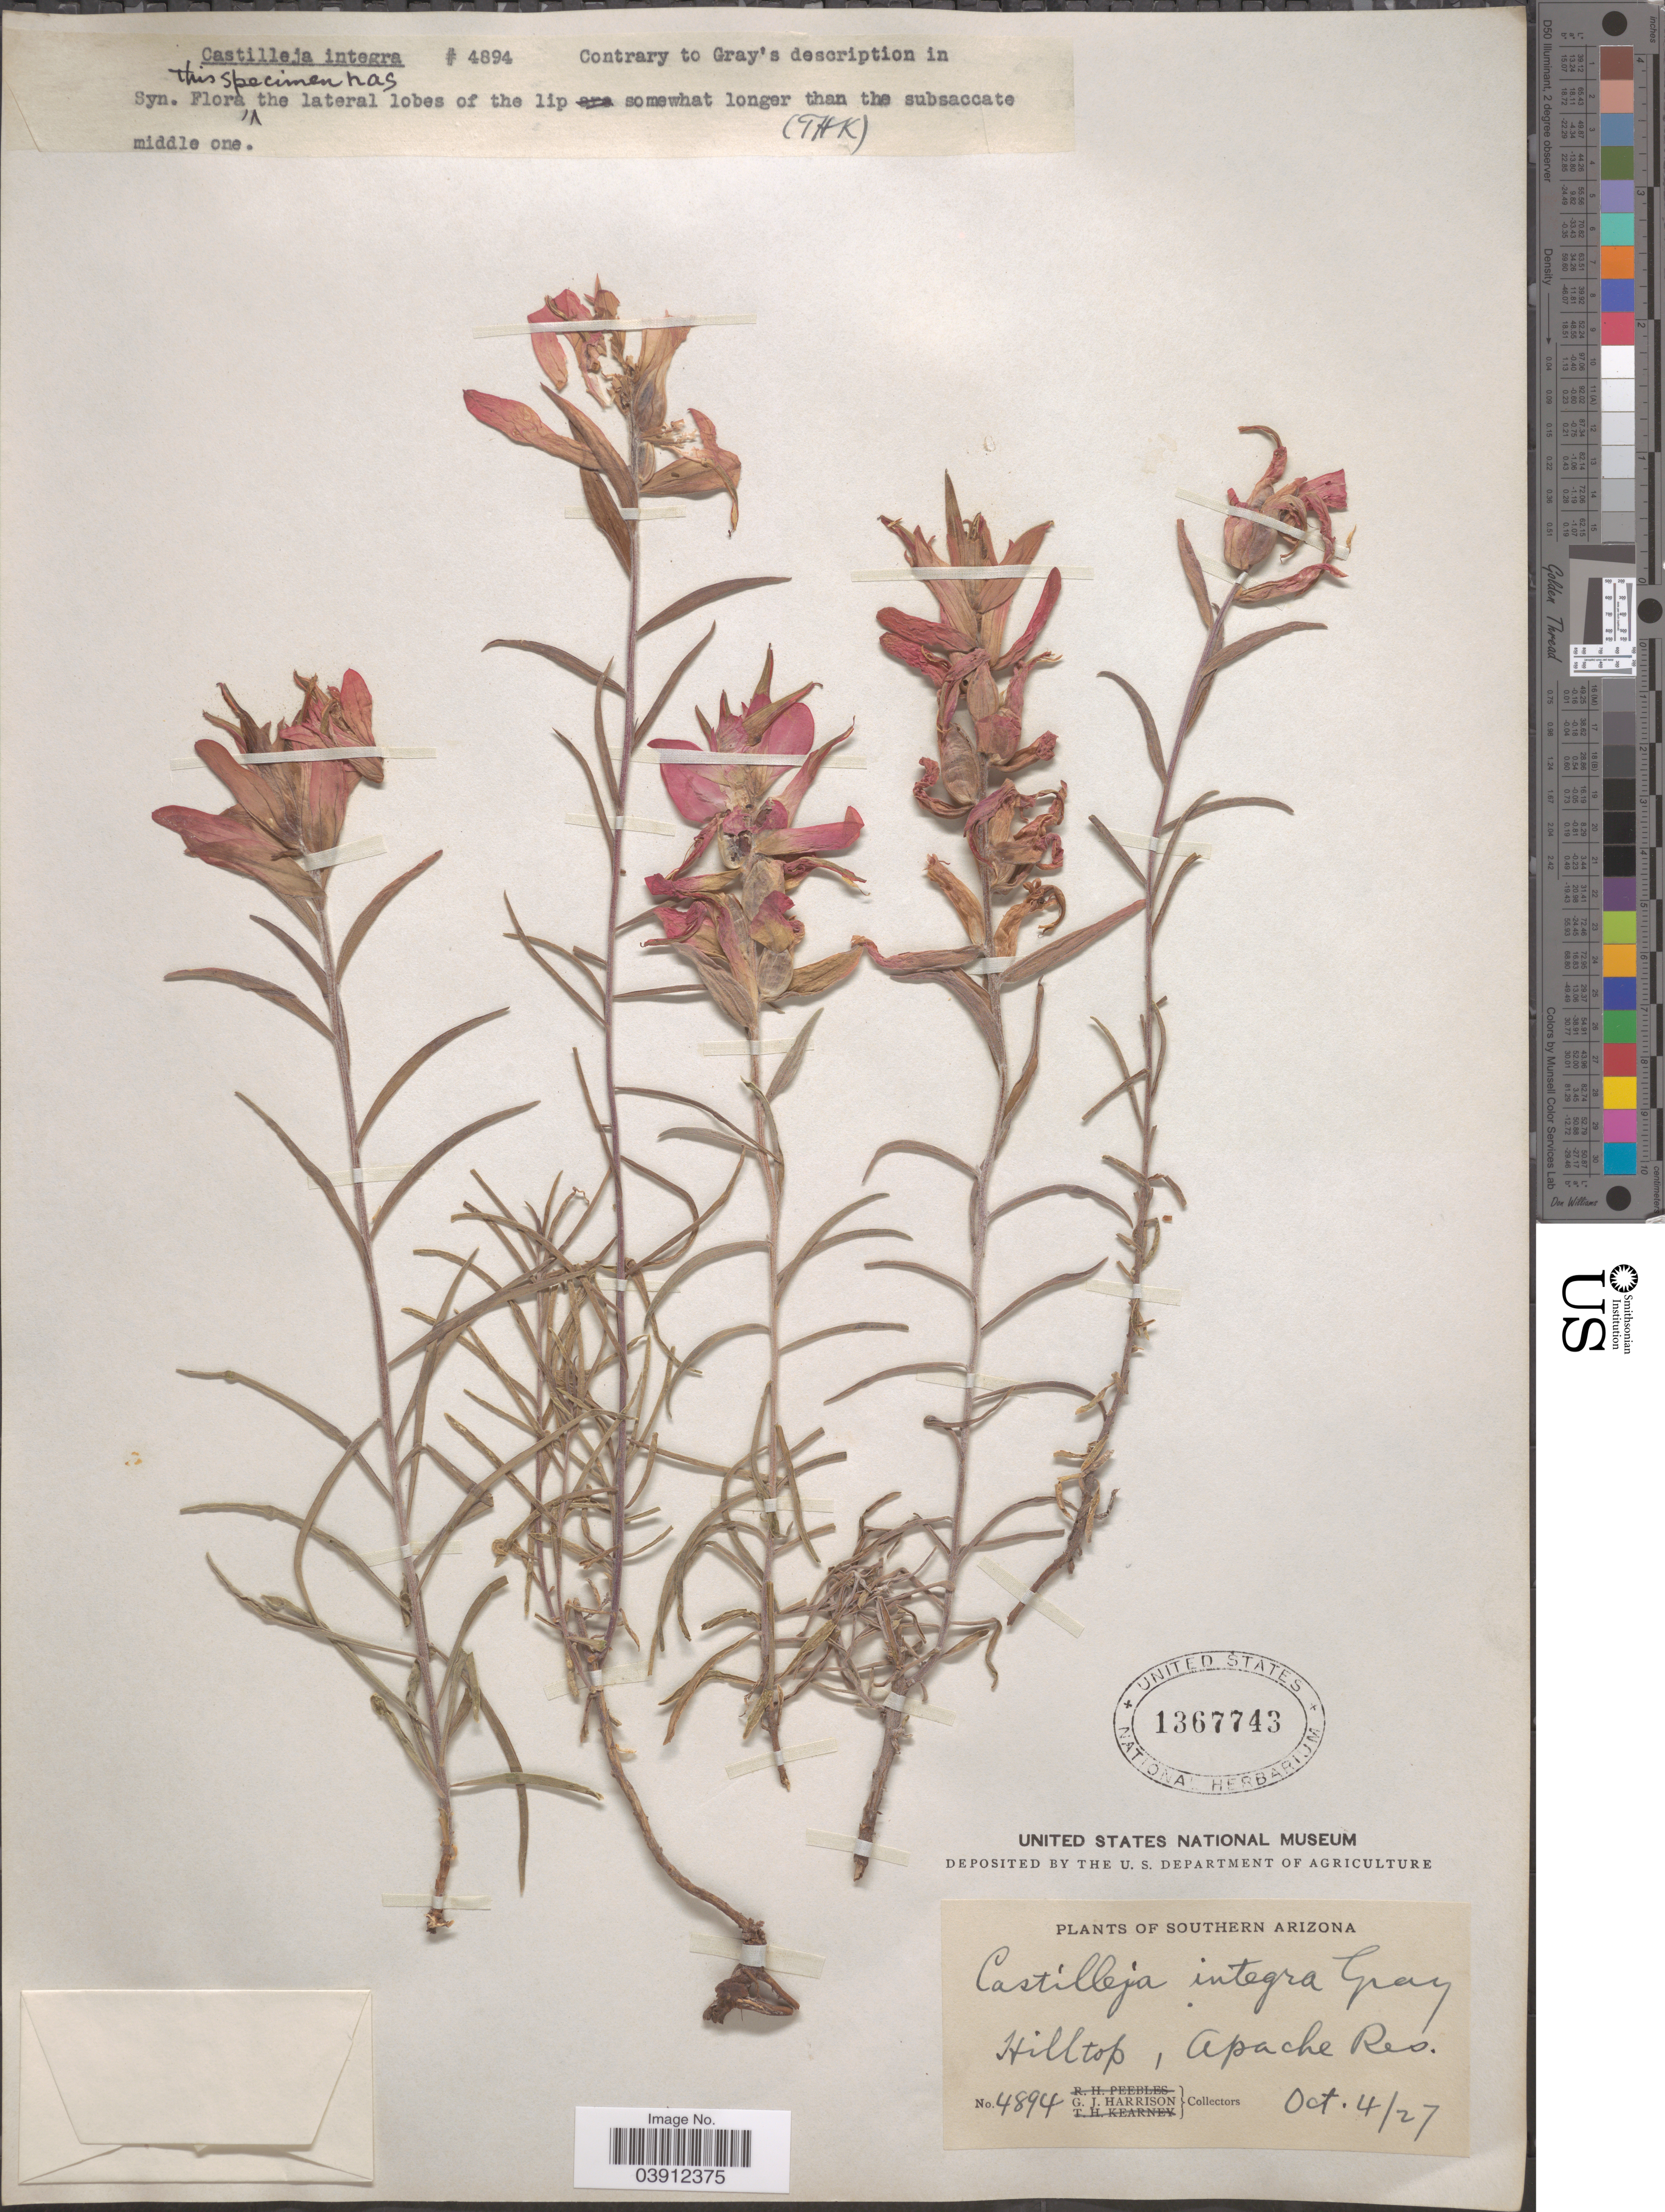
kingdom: Plantae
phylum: Tracheophyta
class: Magnoliopsida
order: Lamiales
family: Orobanchaceae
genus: Castilleja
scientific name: Castilleja integra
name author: A. Gray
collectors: G. J. Harrison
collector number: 4894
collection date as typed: Transcribed d/m/y: 4/10/27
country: United States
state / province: Arizona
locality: Southern Arizona. Hilltop, Apache Res.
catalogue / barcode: US 1367743